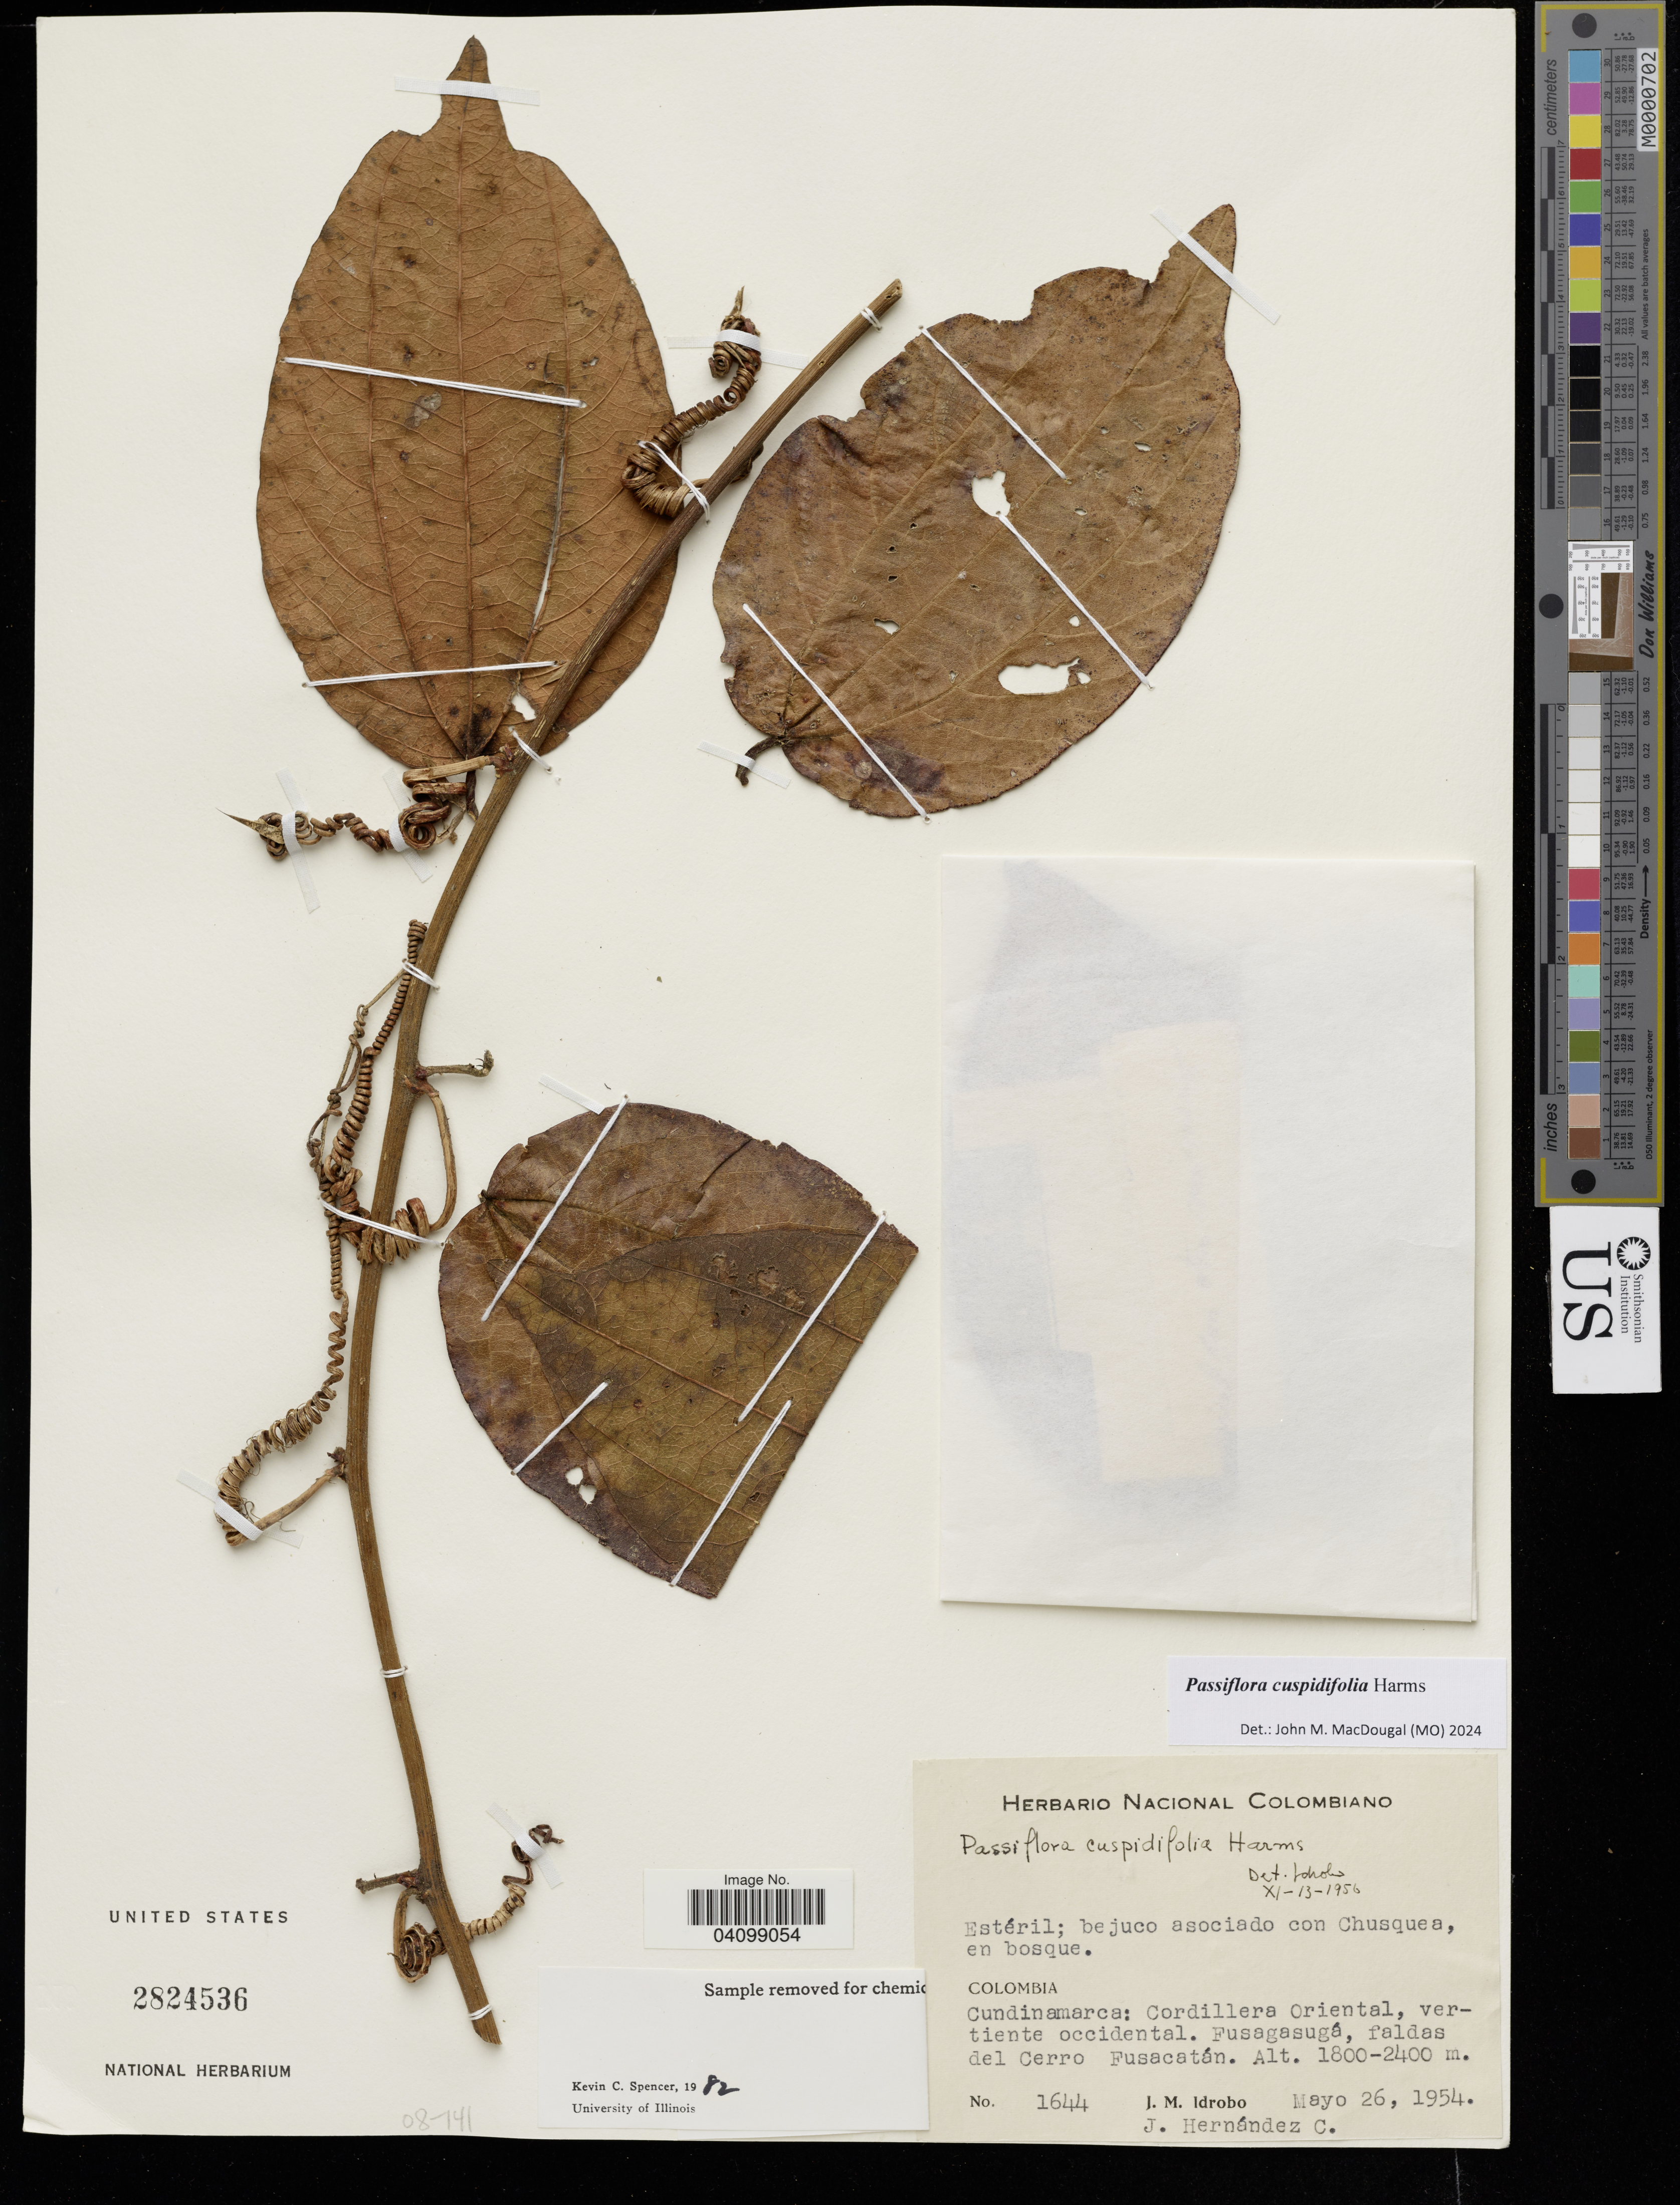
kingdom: Plantae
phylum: Tracheophyta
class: Magnoliopsida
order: Malpighiales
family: Passifloraceae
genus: Passiflora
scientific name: Passiflora cuspidifolia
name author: Harms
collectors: J. Idrobo & J. Hernández C.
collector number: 1644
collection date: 1954-05-26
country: Colombia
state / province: Cundinamarca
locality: Cordillera Oriental, vertiente occidental. Fusagasugá, faldas del Cerro Fusacatán.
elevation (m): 1800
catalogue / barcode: US 2824536